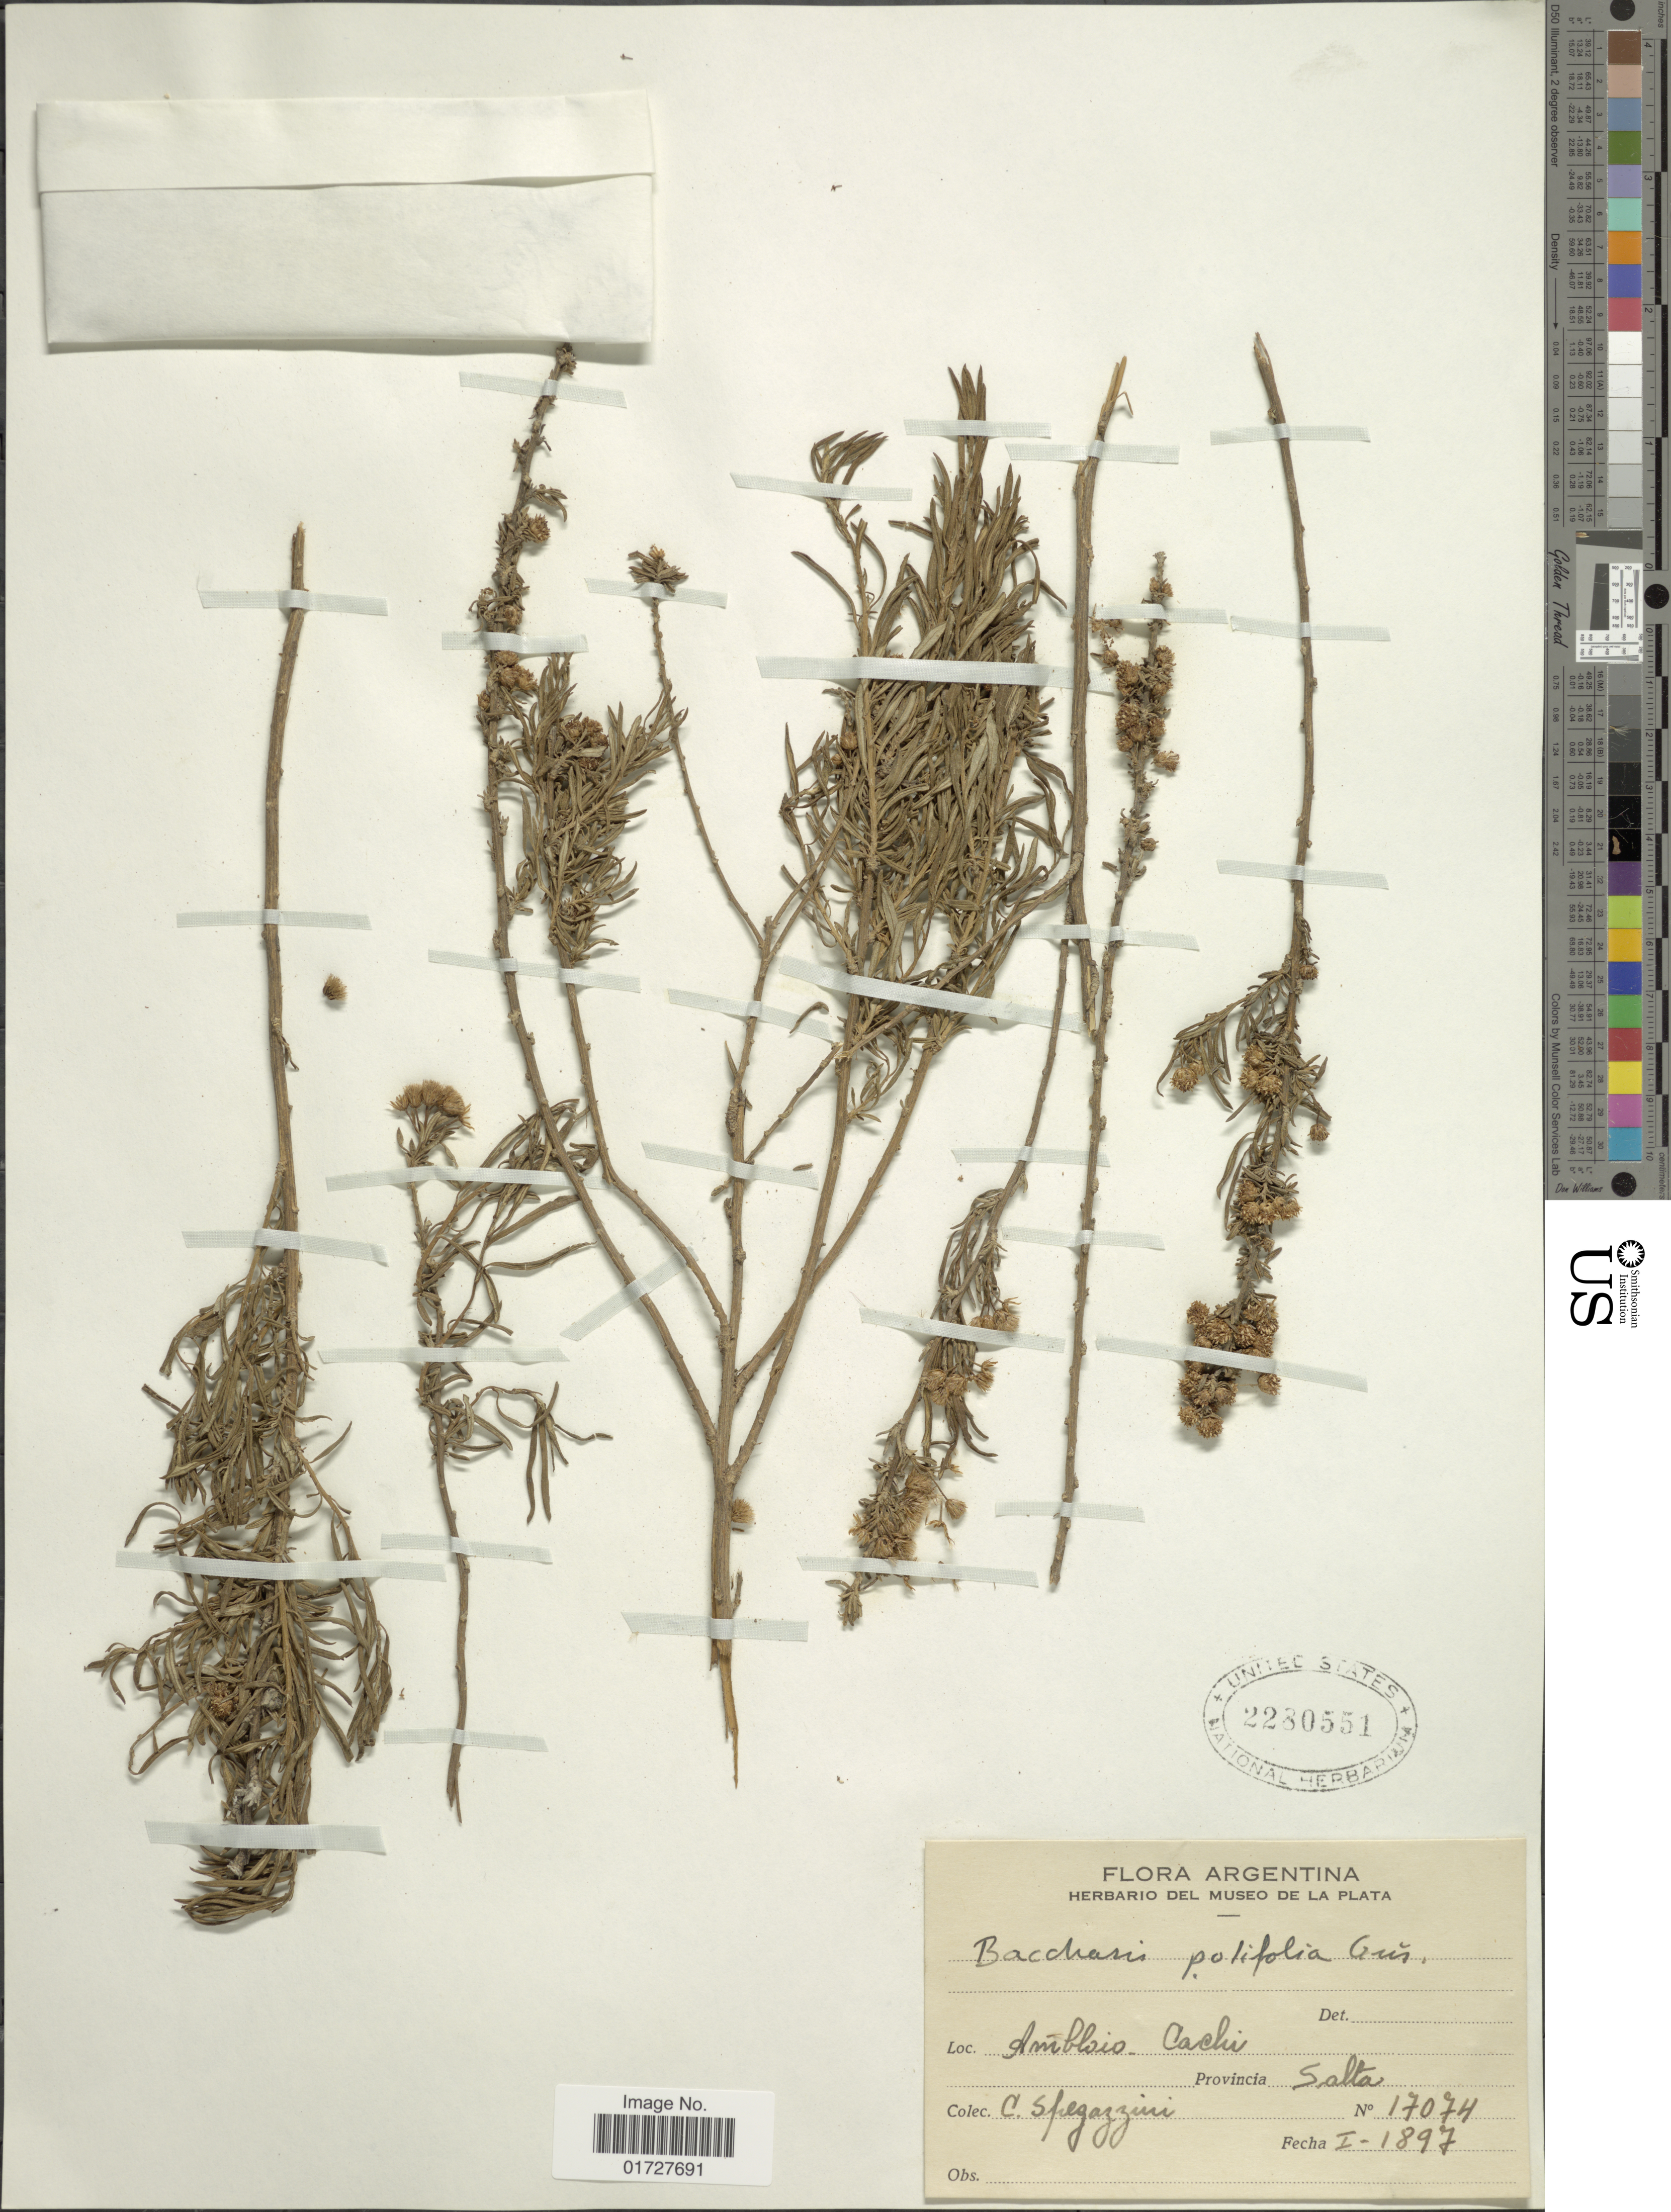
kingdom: Plantae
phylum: Tracheophyta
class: Magnoliopsida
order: Asterales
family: Asteraceae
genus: Baccharis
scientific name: Baccharis polifolia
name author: Griseb.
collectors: C. L. Spegazzini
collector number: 17074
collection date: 1897-01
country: Argentina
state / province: Salta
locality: Ambloio [interpreted]. Cachi.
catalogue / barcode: US 2280551